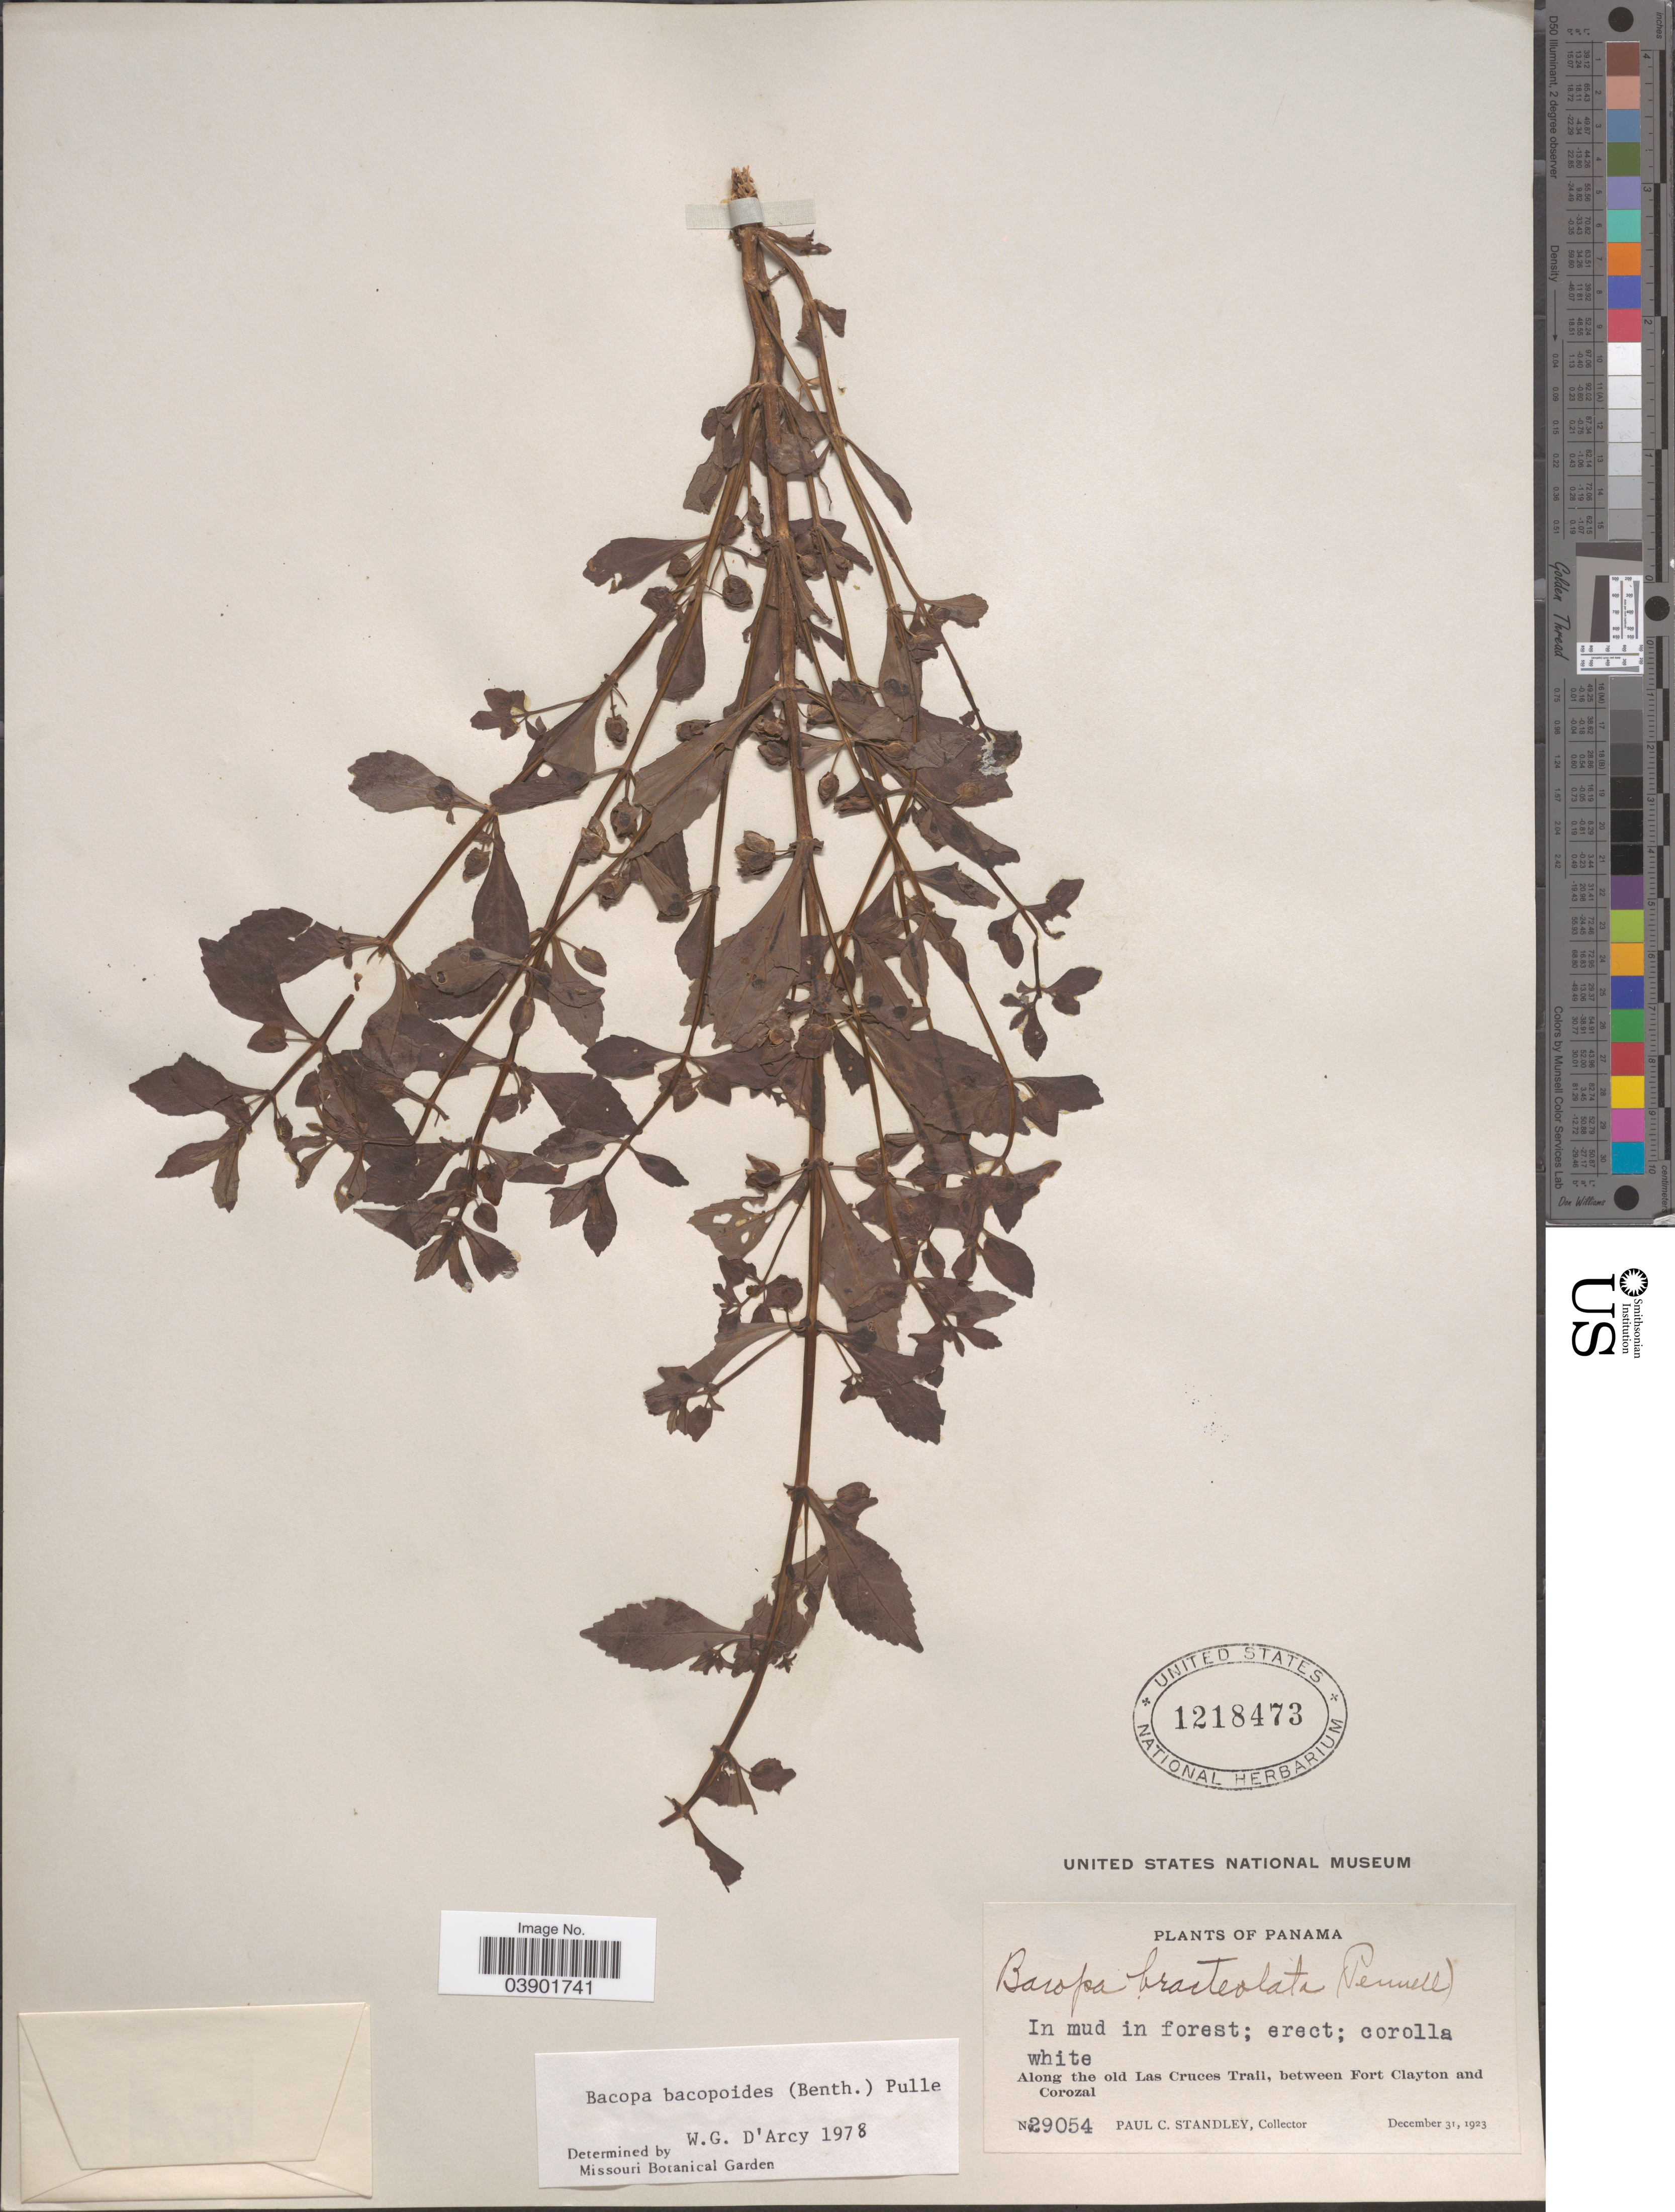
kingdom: Plantae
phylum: Tracheophyta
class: Magnoliopsida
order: Lamiales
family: Plantaginaceae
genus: Bacopa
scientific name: Bacopa bacopoides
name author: (Benth.) Pulle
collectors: P. C. Standley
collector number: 29054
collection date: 1923-12-31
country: Panama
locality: Along the old Las Cruces Trail, between Fort Clayton and Corozal.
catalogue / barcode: US 1218473